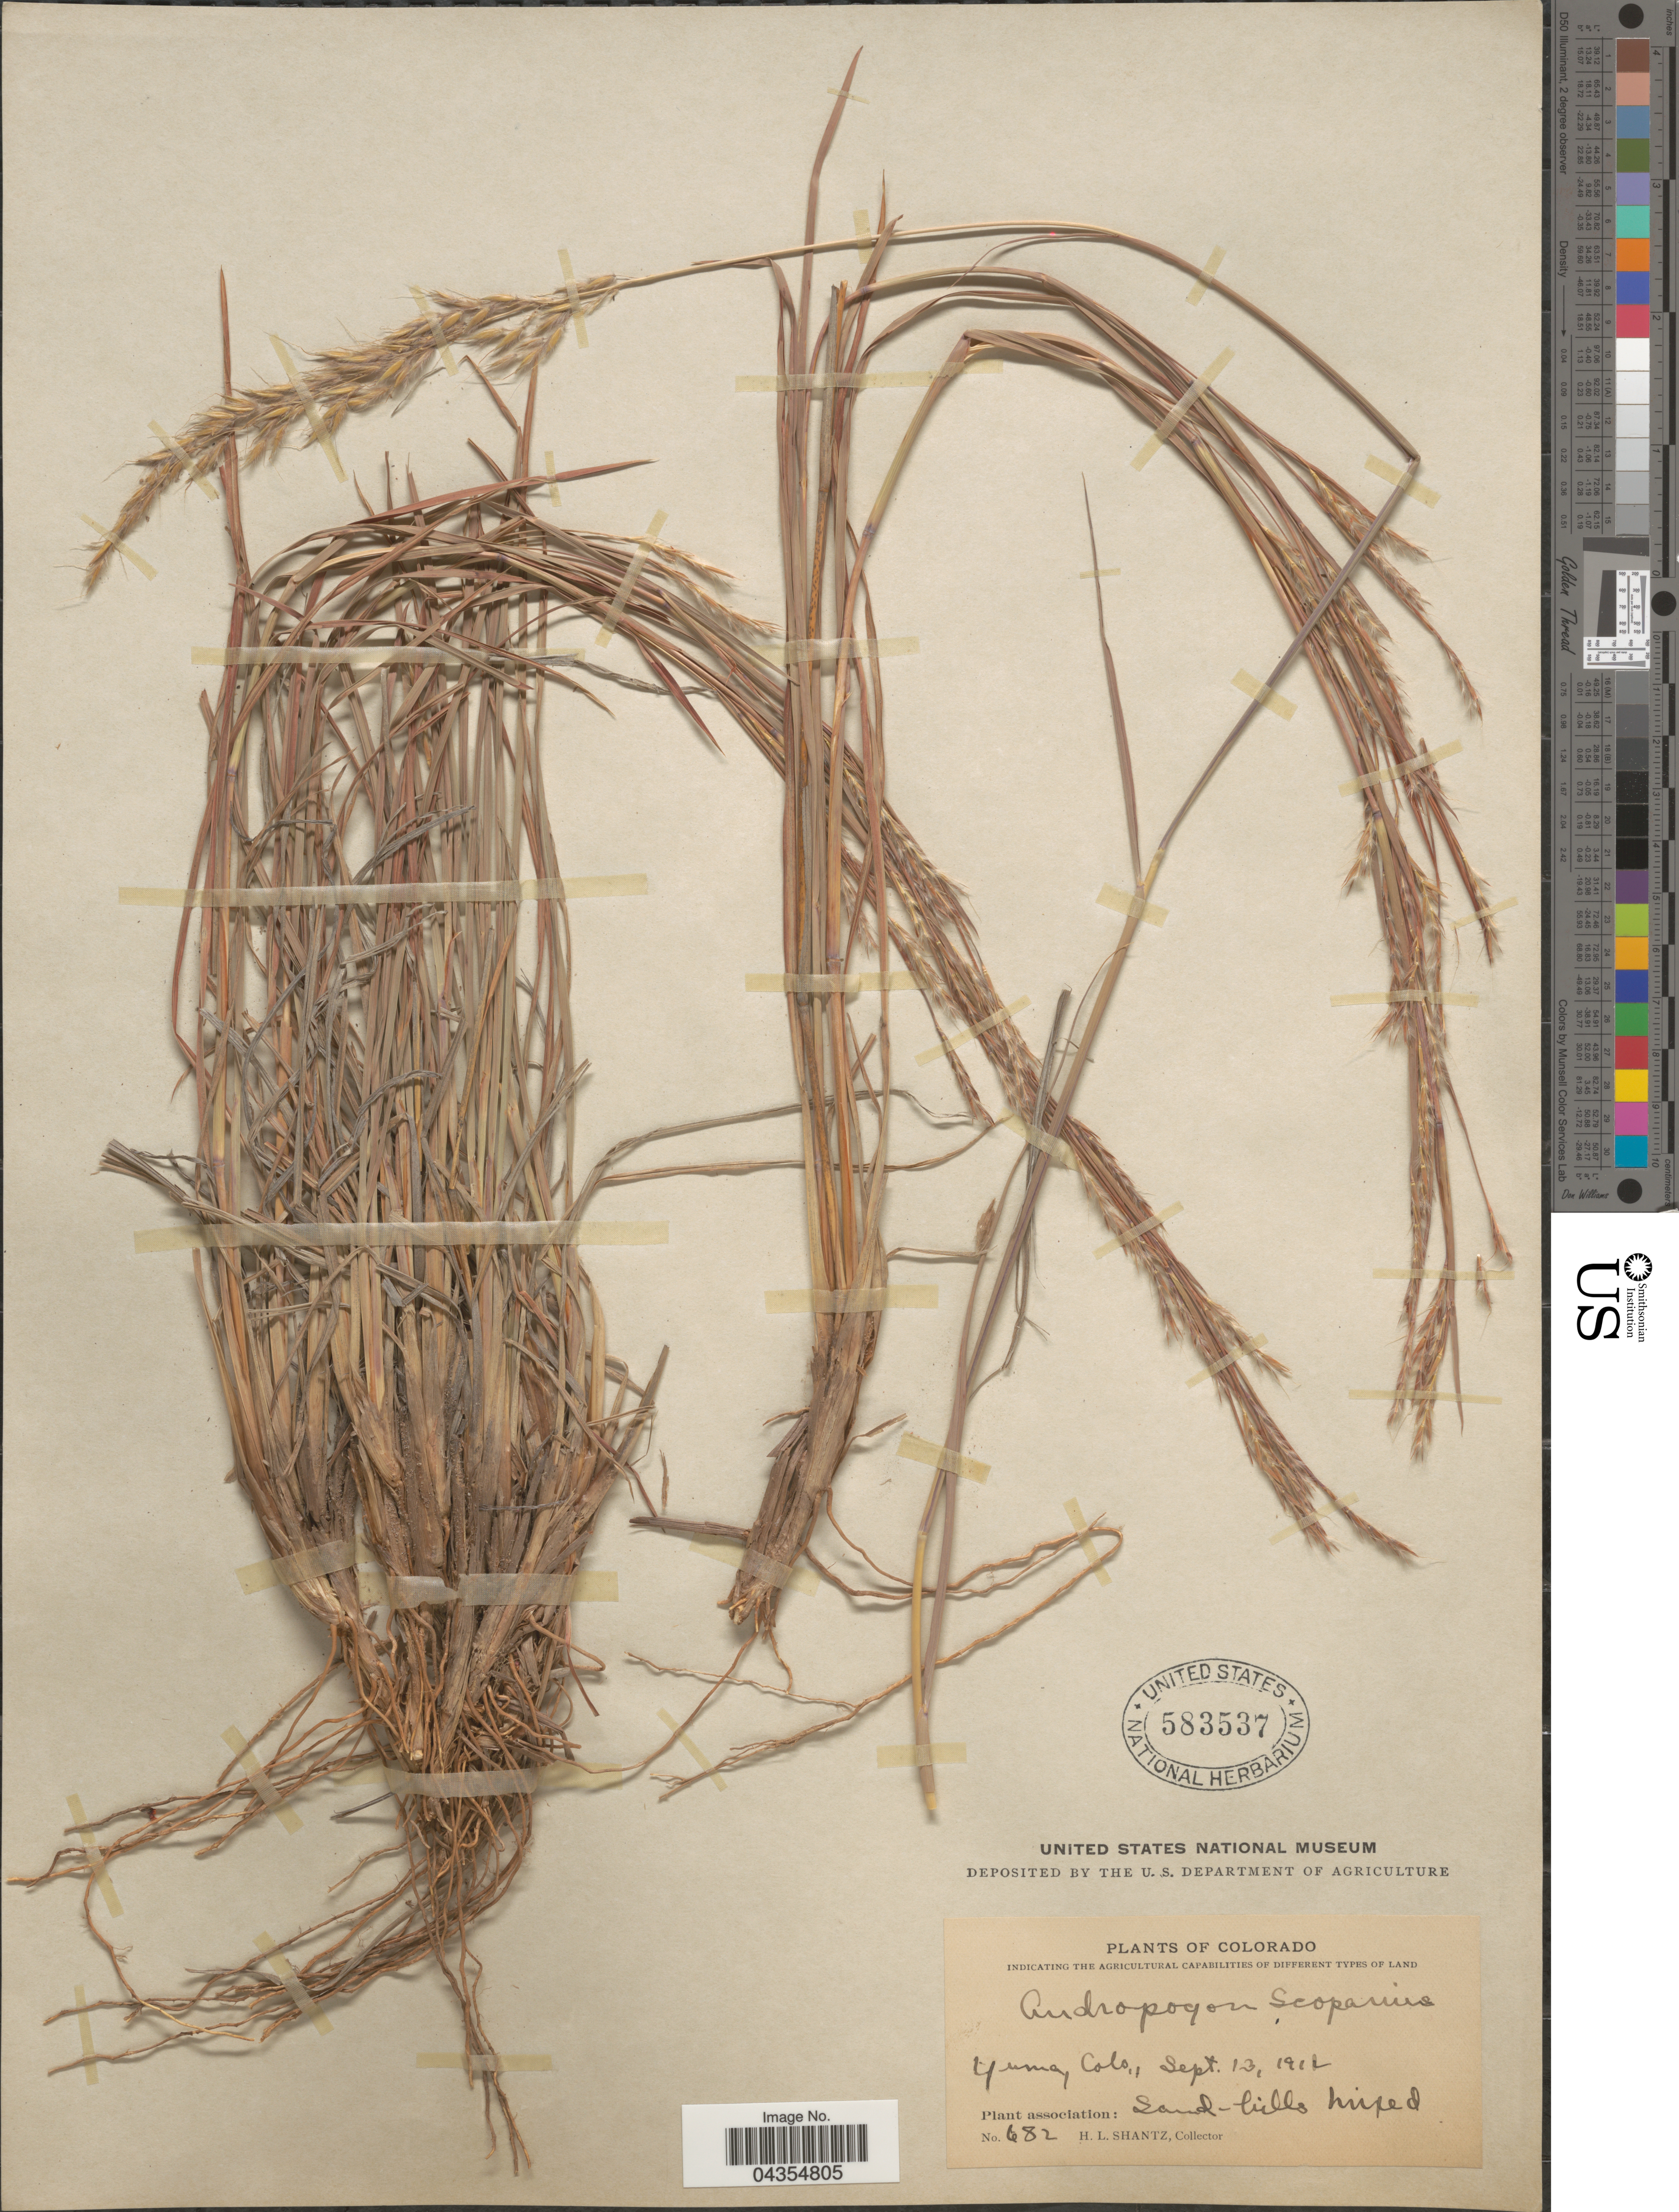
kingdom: Plantae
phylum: Tracheophyta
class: Liliopsida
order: Poales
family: Poaceae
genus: Schizachyrium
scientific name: Schizachyrium sanguineum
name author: (Retz.) Alston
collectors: H. Shantz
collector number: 682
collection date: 1912-09-13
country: United States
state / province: Colorado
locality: Yuma.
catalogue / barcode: US 583537